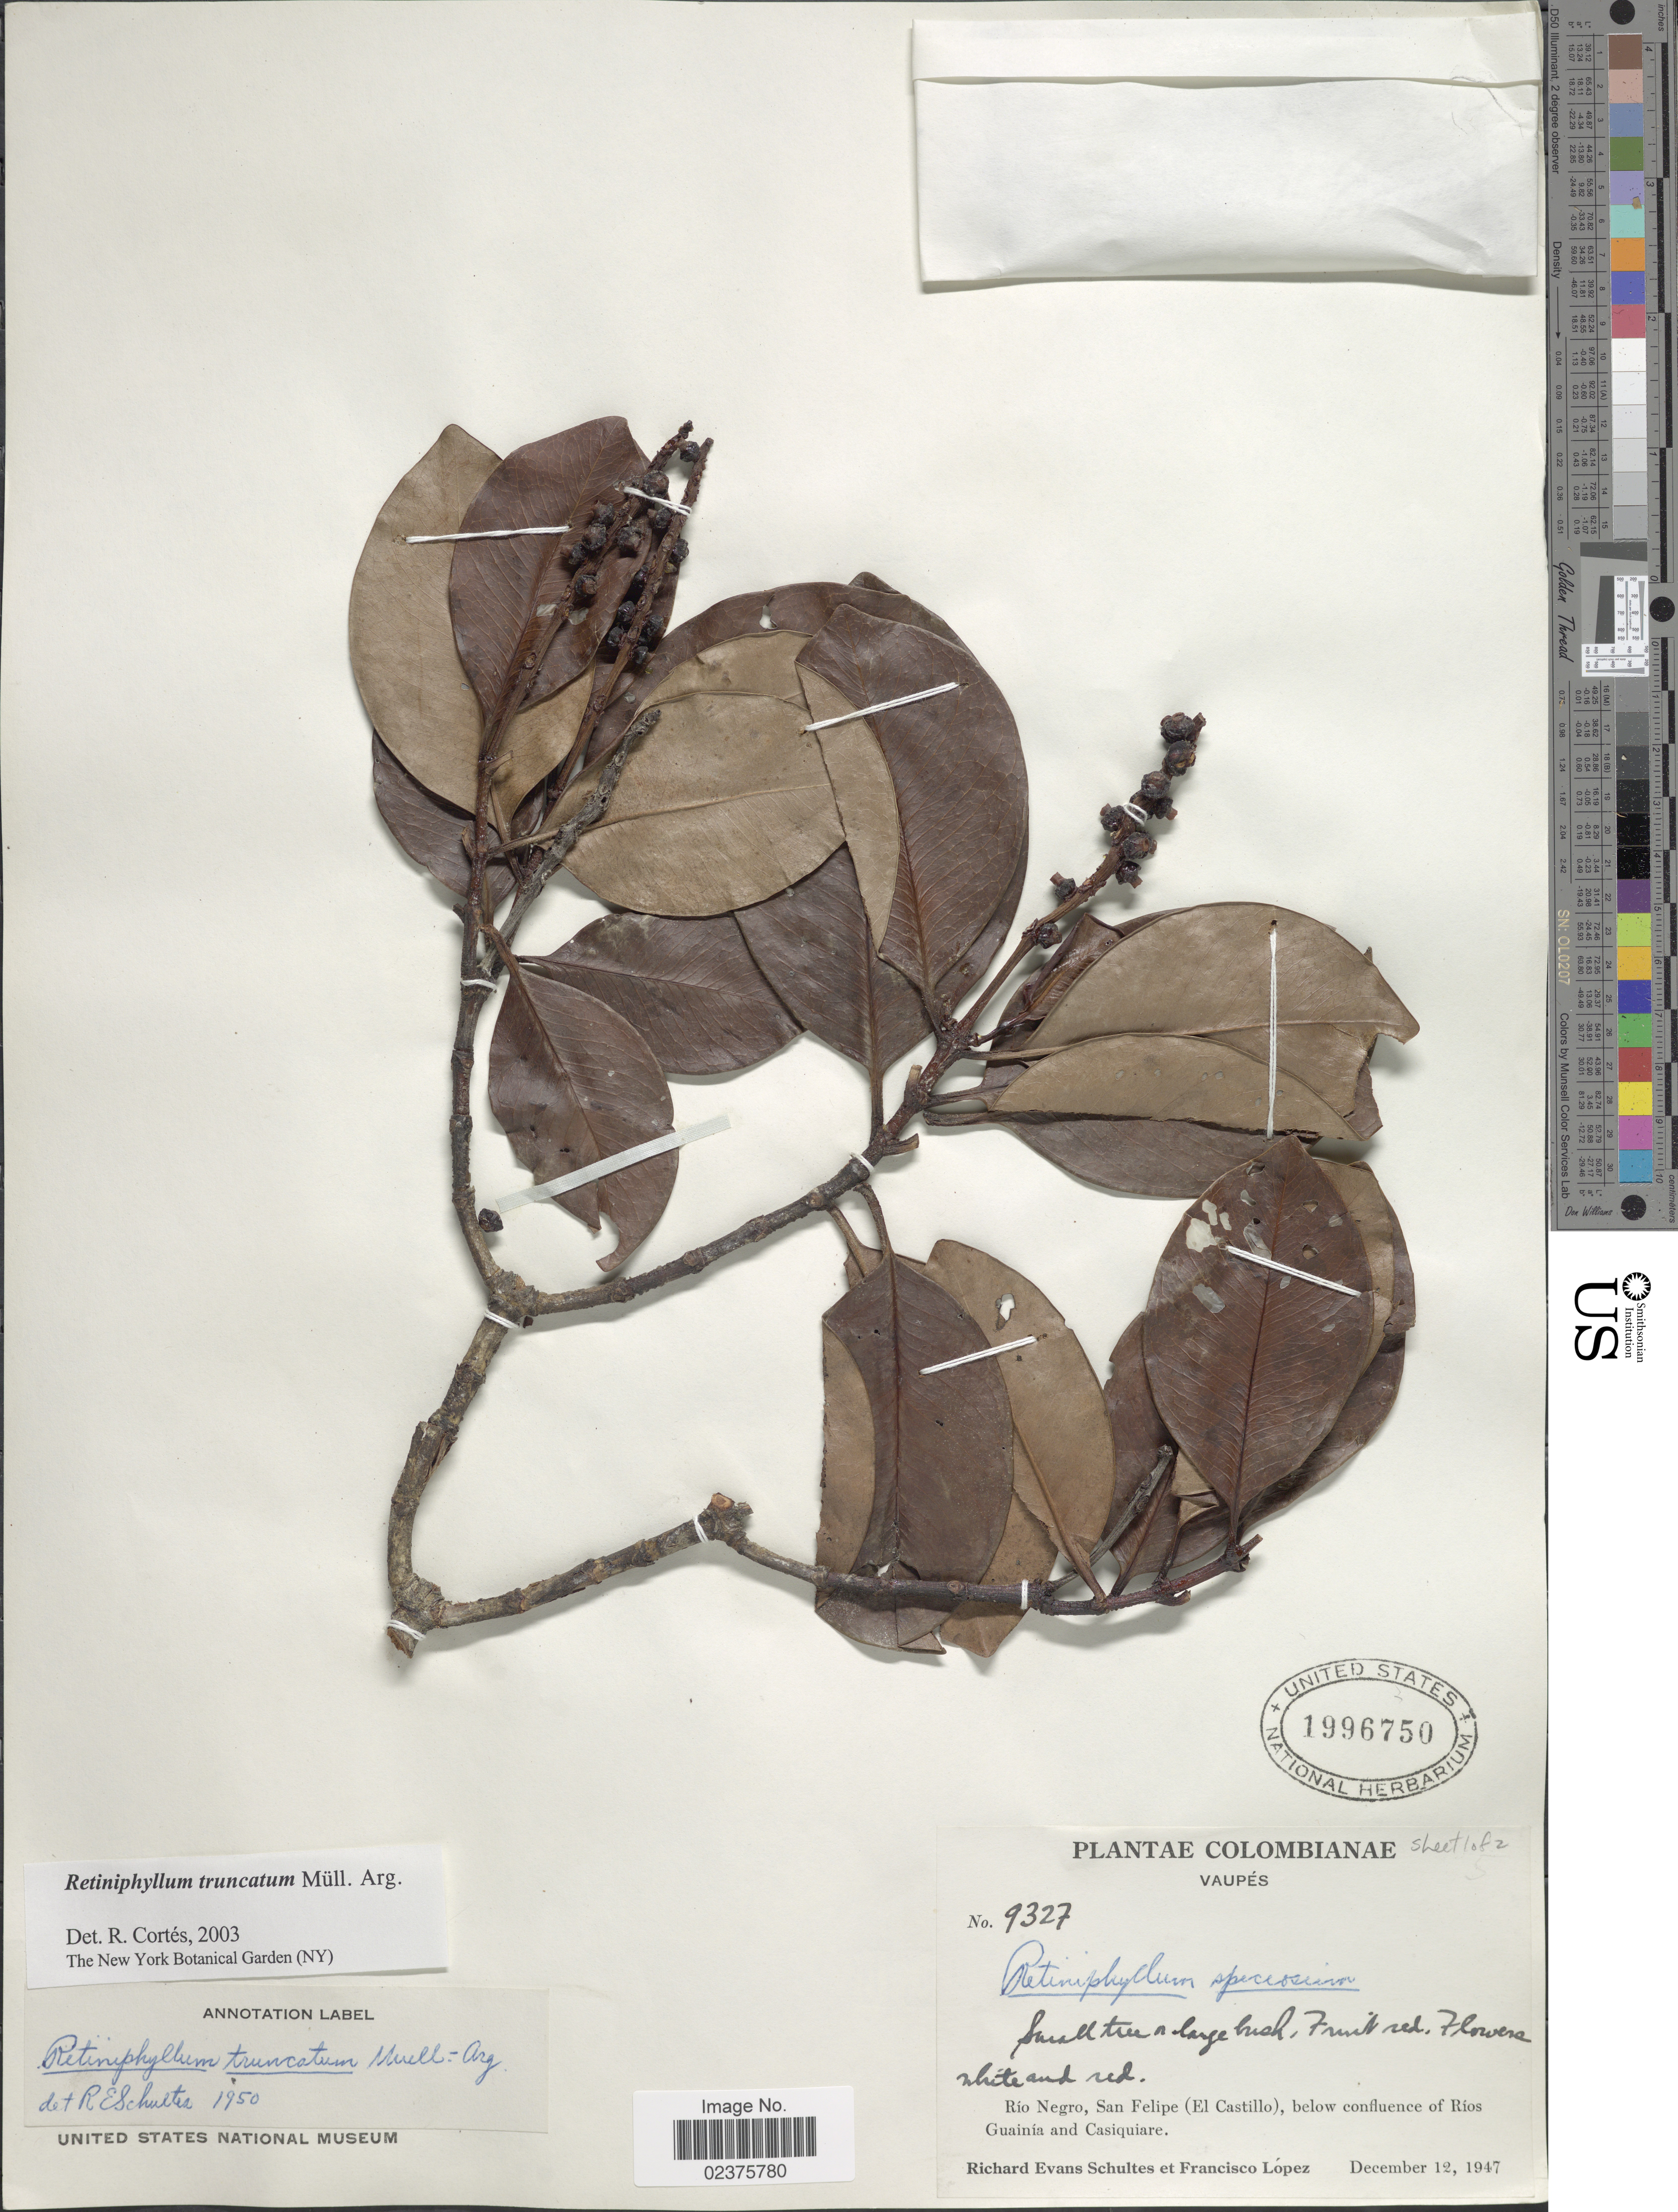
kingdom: Plantae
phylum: Tracheophyta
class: Magnoliopsida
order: Gentianales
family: Rubiaceae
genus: Retiniphyllum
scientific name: Retiniphyllum truncatum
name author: Müll. Arg.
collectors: R. E. Schultes & F. Lopéz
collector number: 9327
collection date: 1947-12-12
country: Colombia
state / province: Vaupés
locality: Rio Negro, San Felipe (El Castillo), below confluence of Rios Guainia and Casiquiare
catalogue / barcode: US 1996750